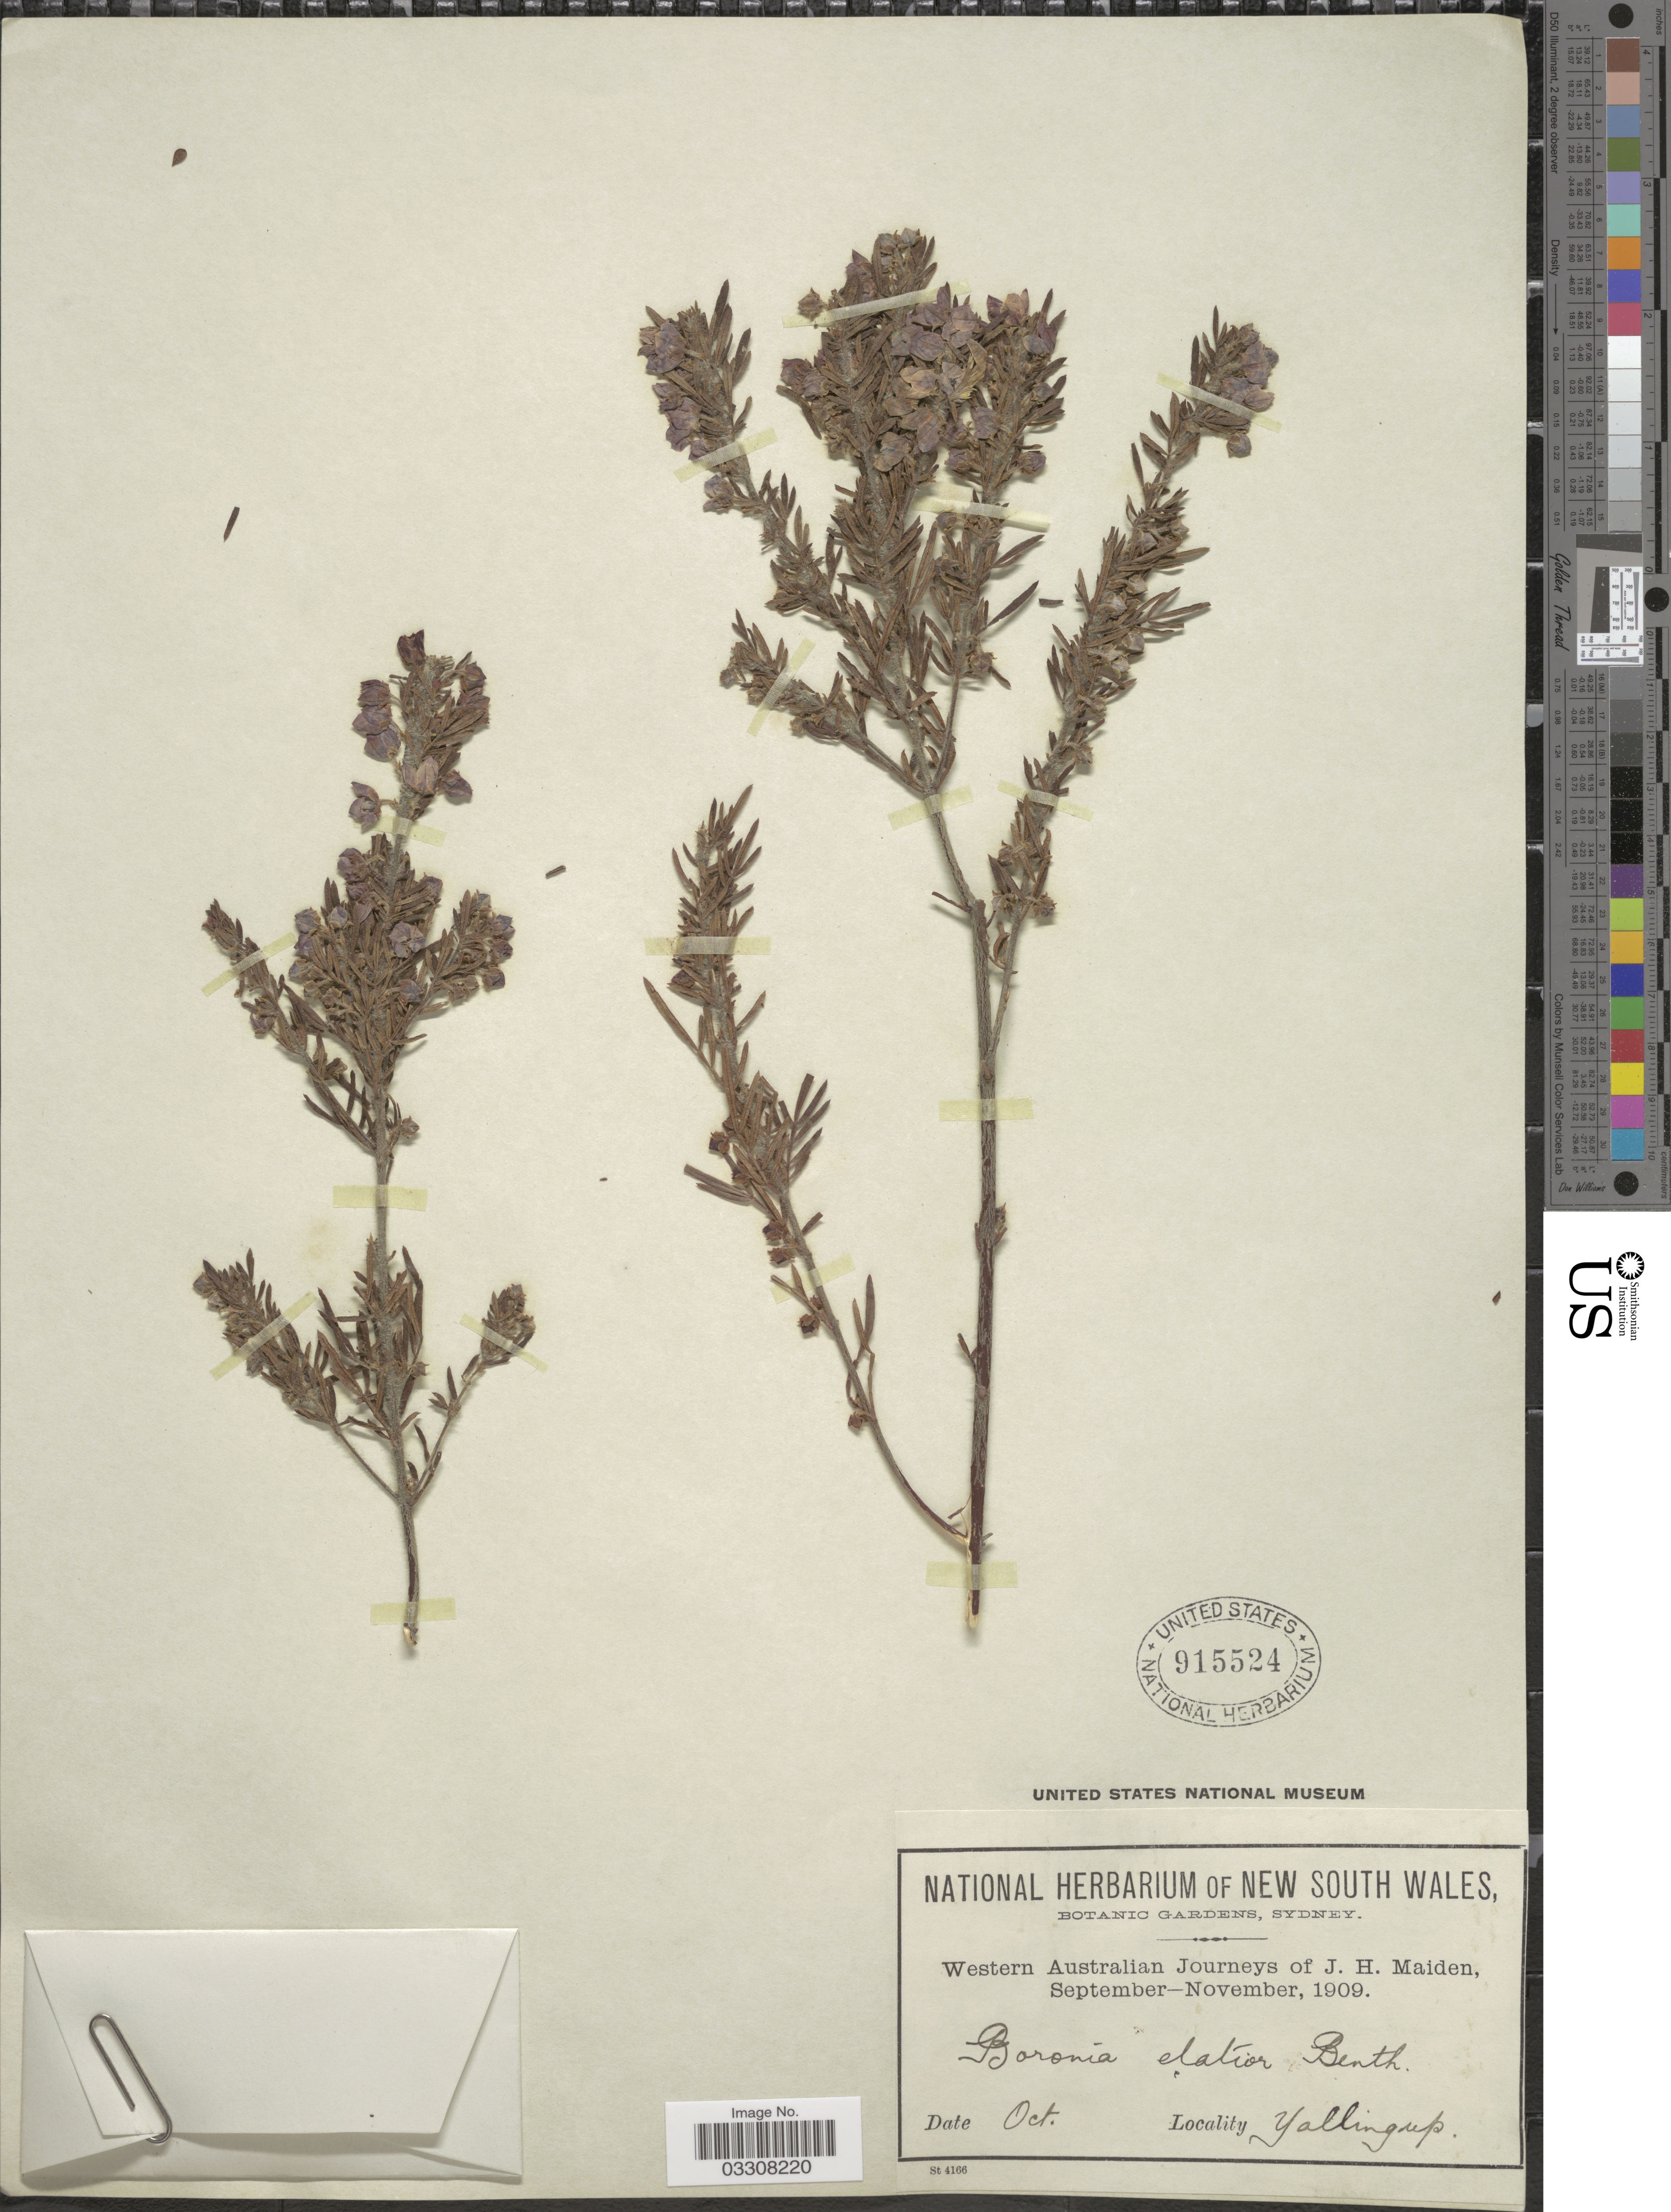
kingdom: Plantae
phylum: Tracheophyta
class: Magnoliopsida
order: Sapindales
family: Rutaceae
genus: Boronia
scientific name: Boronia elatior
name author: Bartl.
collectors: J. Maiden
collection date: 1909-10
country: Australia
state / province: Western Australia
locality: Yallingup.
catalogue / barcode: US 915524